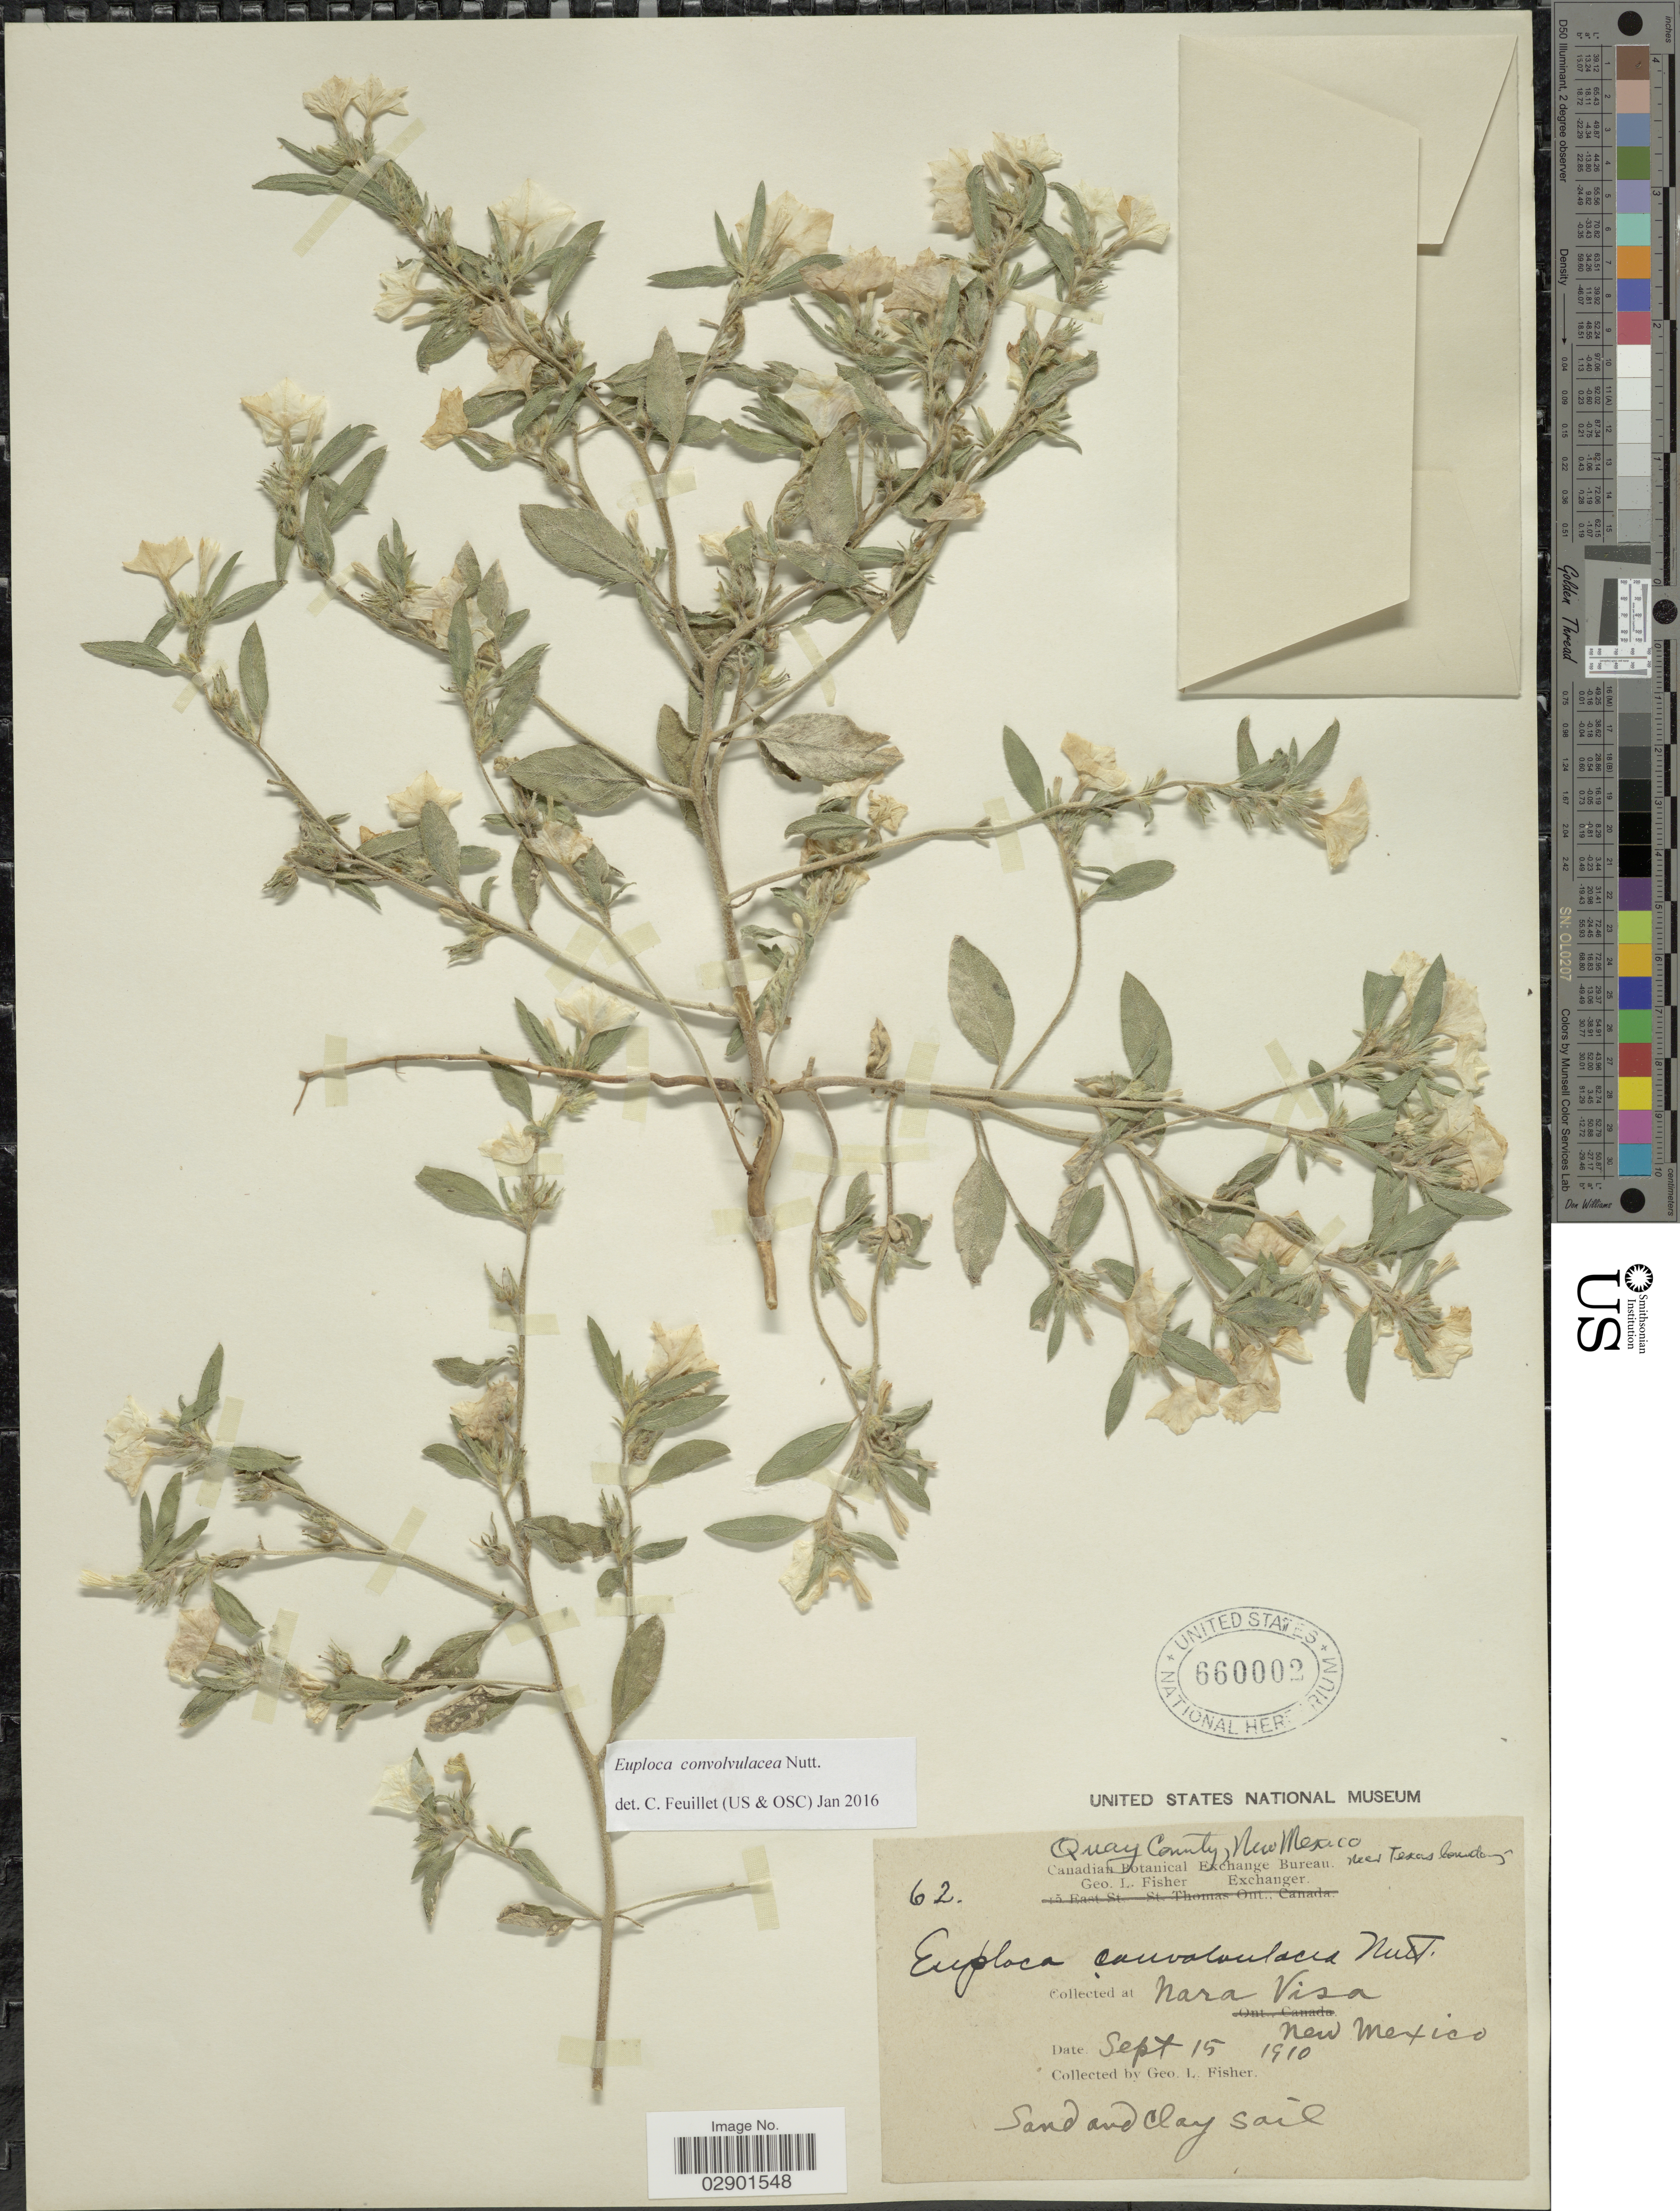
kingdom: Plantae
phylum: Tracheophyta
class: Magnoliopsida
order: Boraginales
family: Heliotropiaceae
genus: Euploca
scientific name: Euploca convolvulacea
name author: Nutt.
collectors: G. L. Fisher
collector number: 62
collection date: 1910-09-15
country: United States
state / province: New Mexico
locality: Quay County, New Mexico. Near Texas boundary. Nara Visa.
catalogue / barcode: US 660002